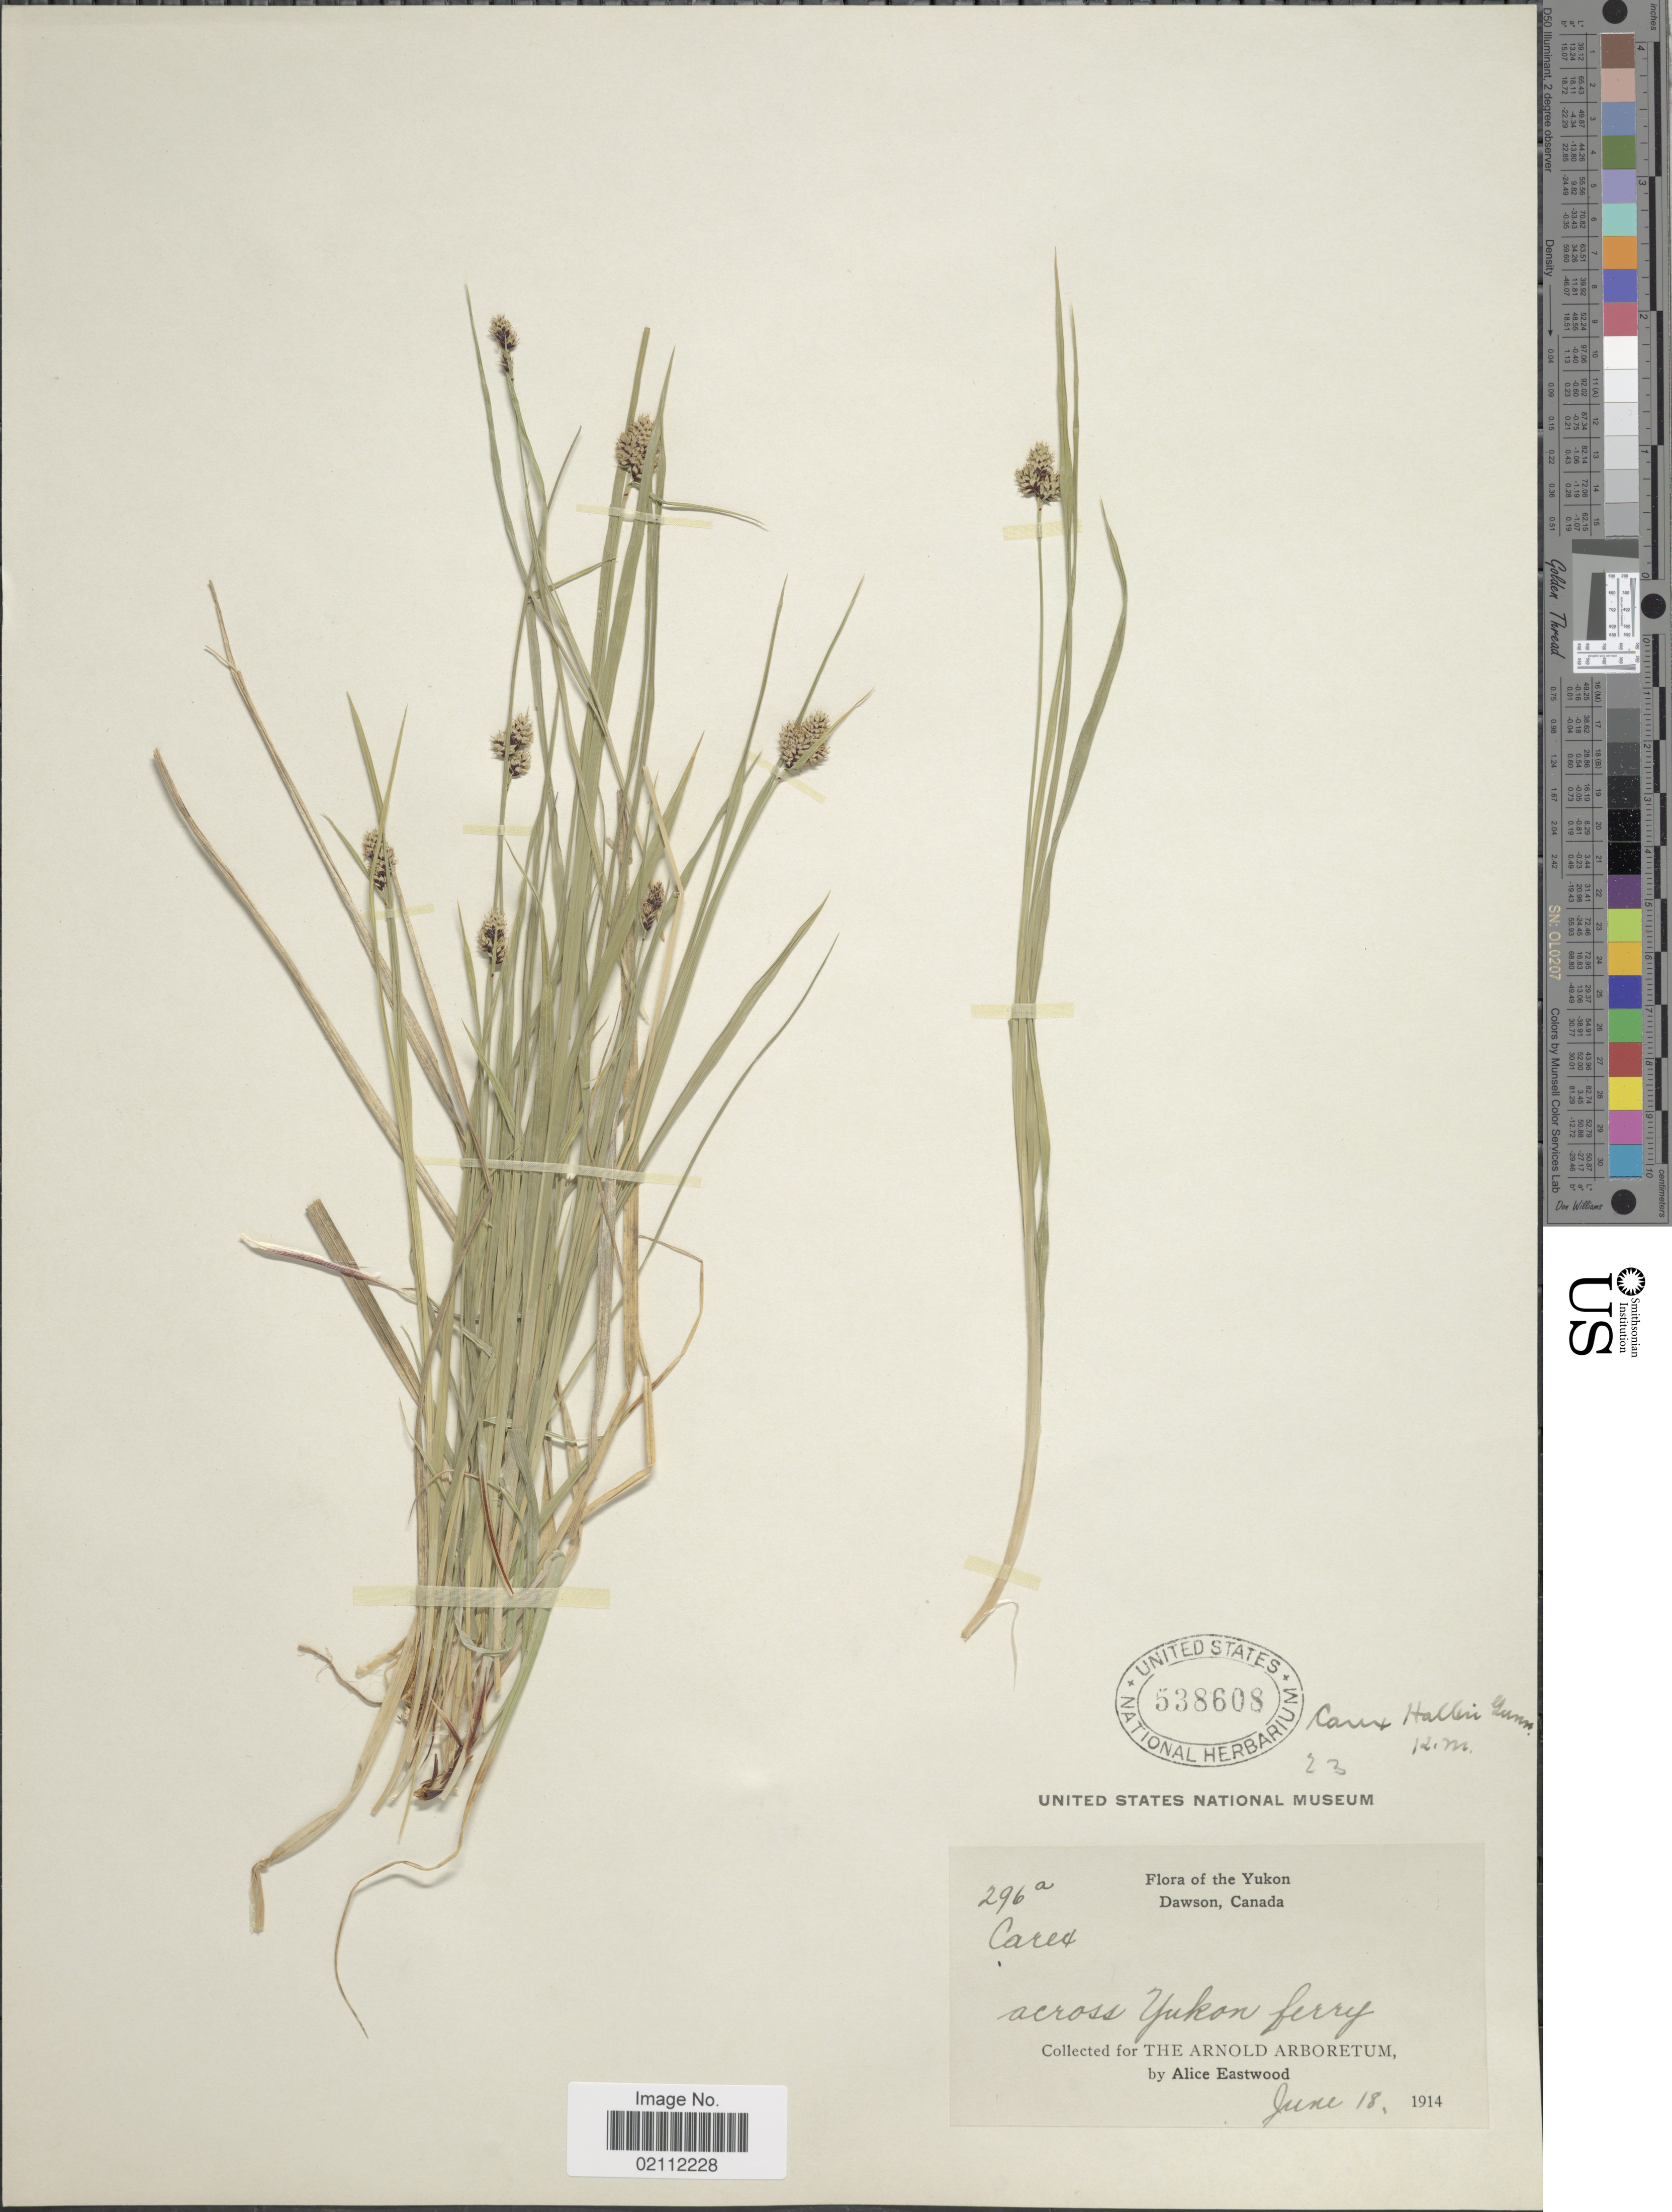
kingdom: Plantae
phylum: Tracheophyta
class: Liliopsida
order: Poales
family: Cyperaceae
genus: Carex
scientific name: Carex media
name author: R. Br.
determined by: Strong, Mark T., (BOT), Smithsonian Institution - National Museum of Natural History (UNITED STATES)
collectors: A. Eastwood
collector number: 296a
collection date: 1914-06-18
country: Canada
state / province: Yukon Territory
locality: Dawson. Across Yukon ferry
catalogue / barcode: US 538608